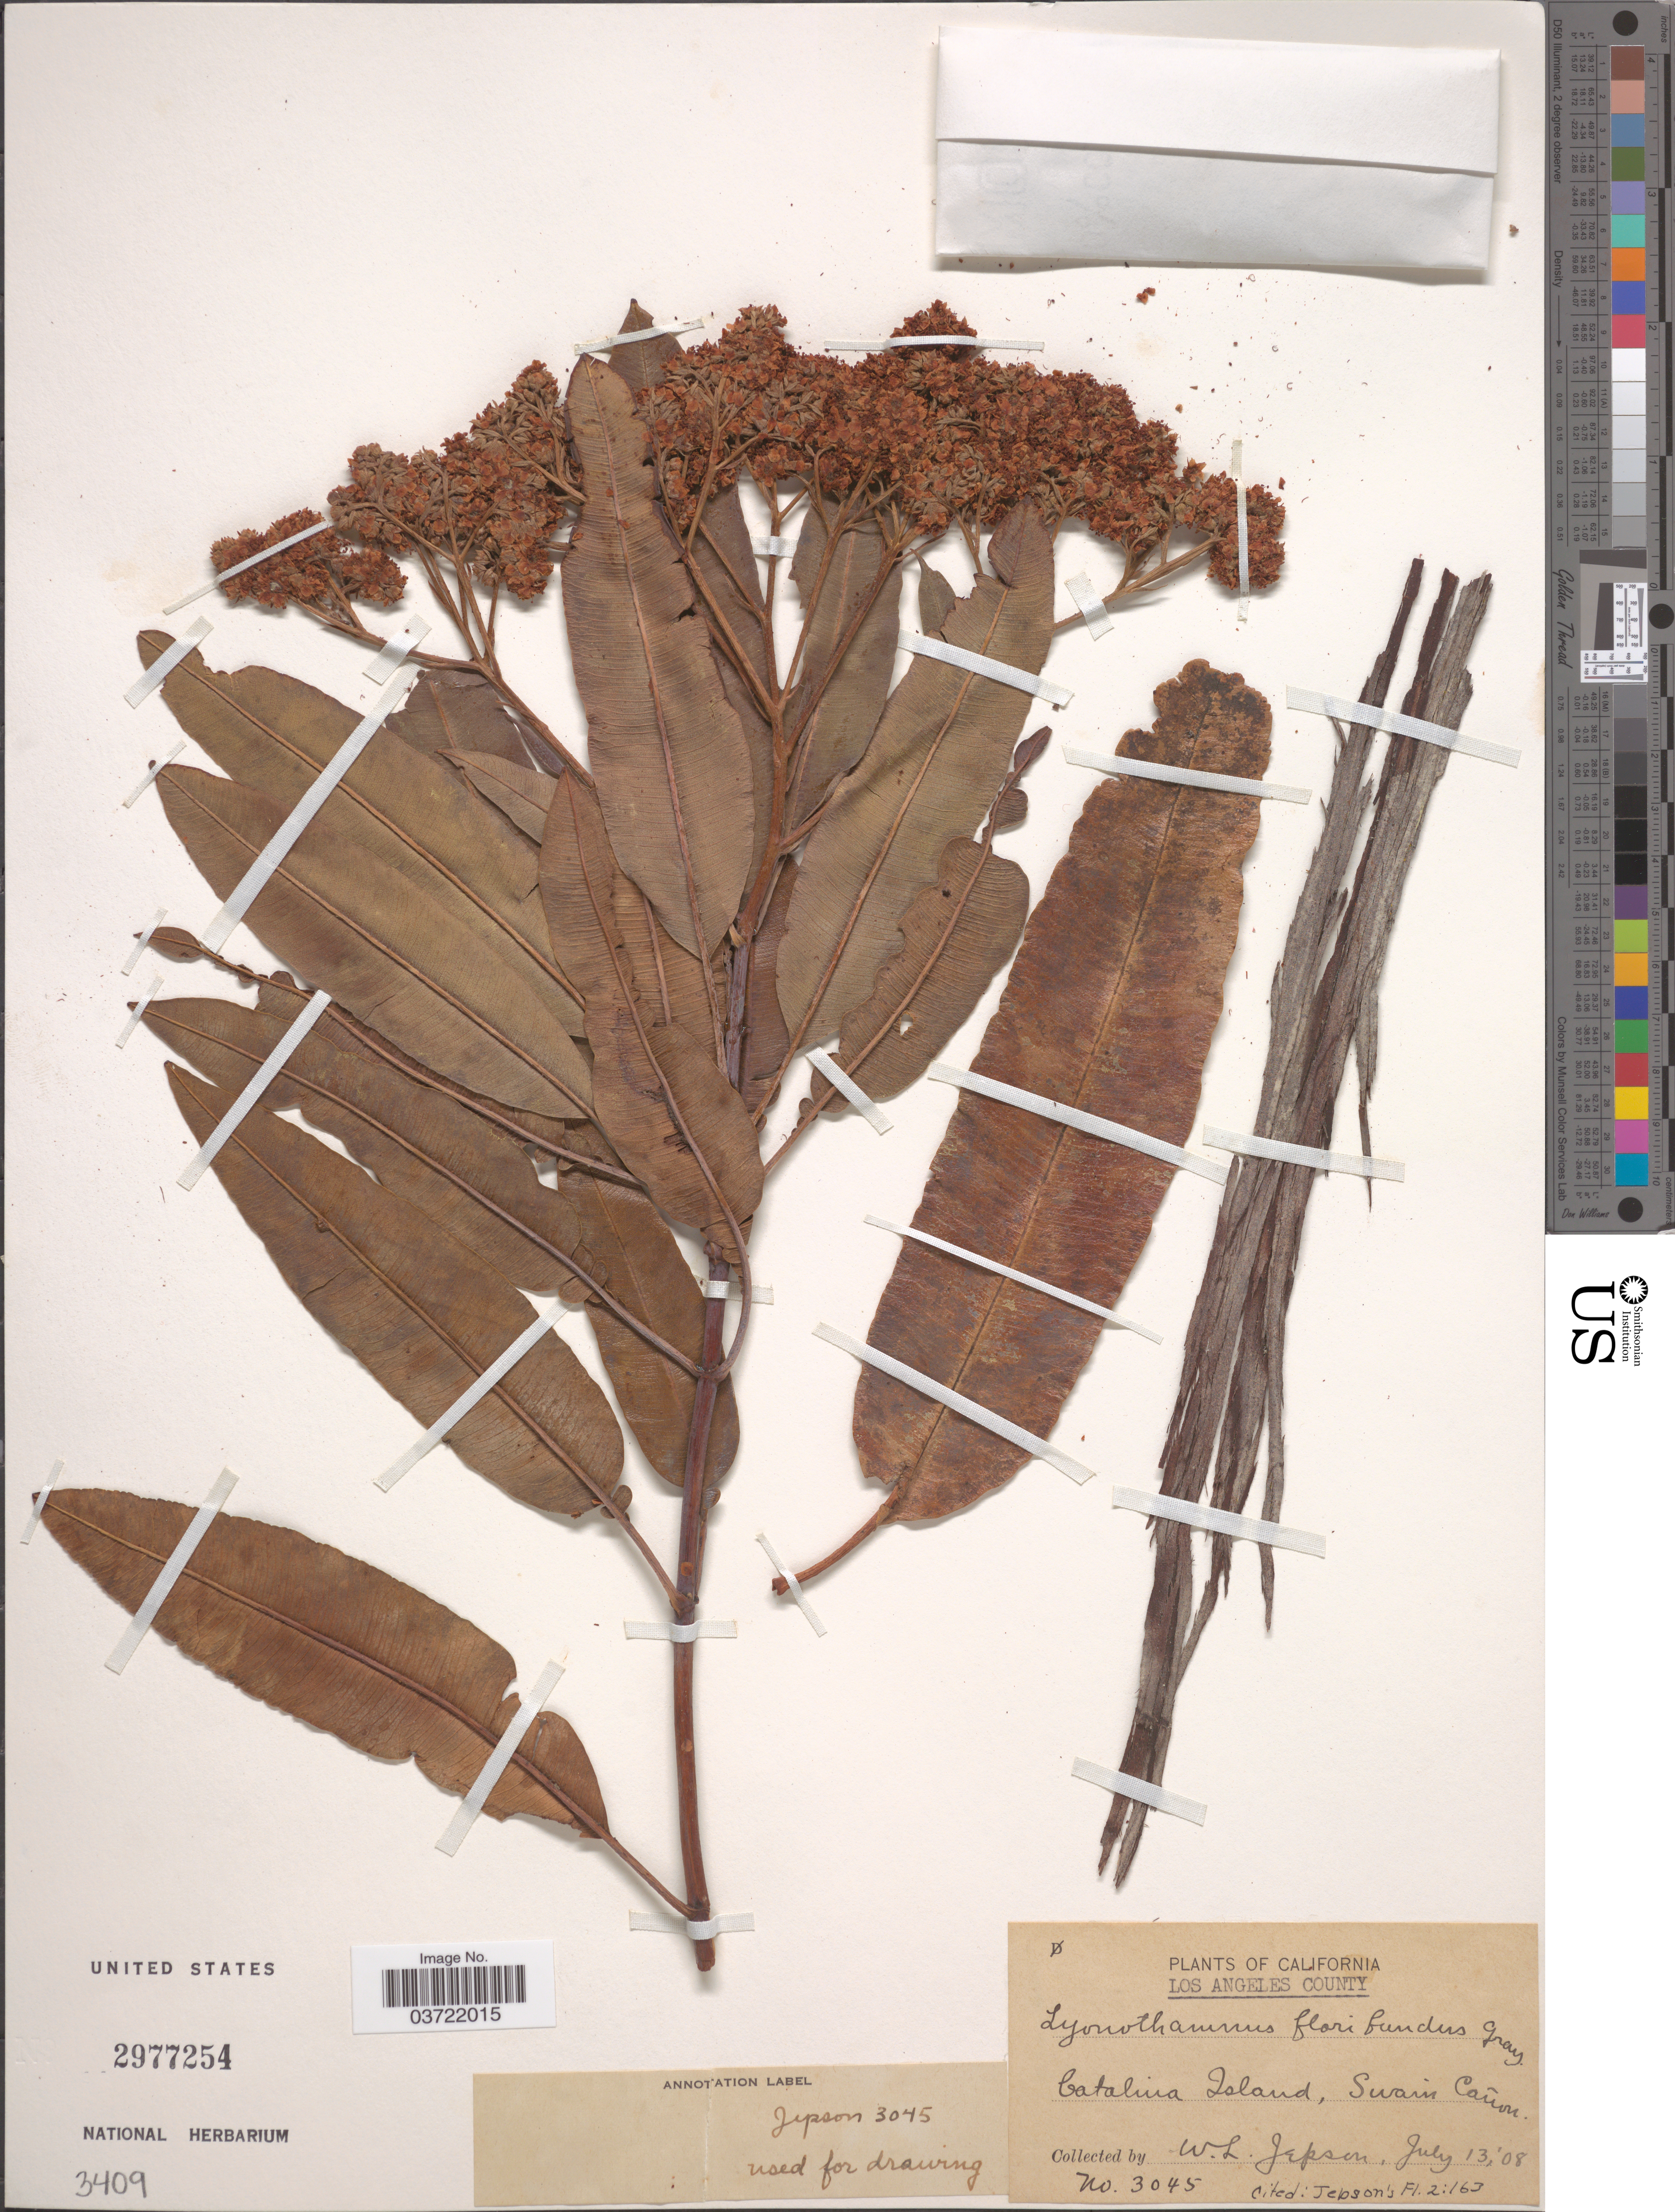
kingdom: Plantae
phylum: Tracheophyta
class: Magnoliopsida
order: Rosales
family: Rosaceae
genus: Lyonothamnus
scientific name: Lyonothamnus floribundus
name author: A. Gray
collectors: W. L. Jepson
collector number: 3045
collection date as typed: Transcribed d/m/y: 13/7/8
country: United States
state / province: California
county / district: Los Angeles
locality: Los Angeles County. Catalina Island, Swain Cañon.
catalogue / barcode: US 2977254